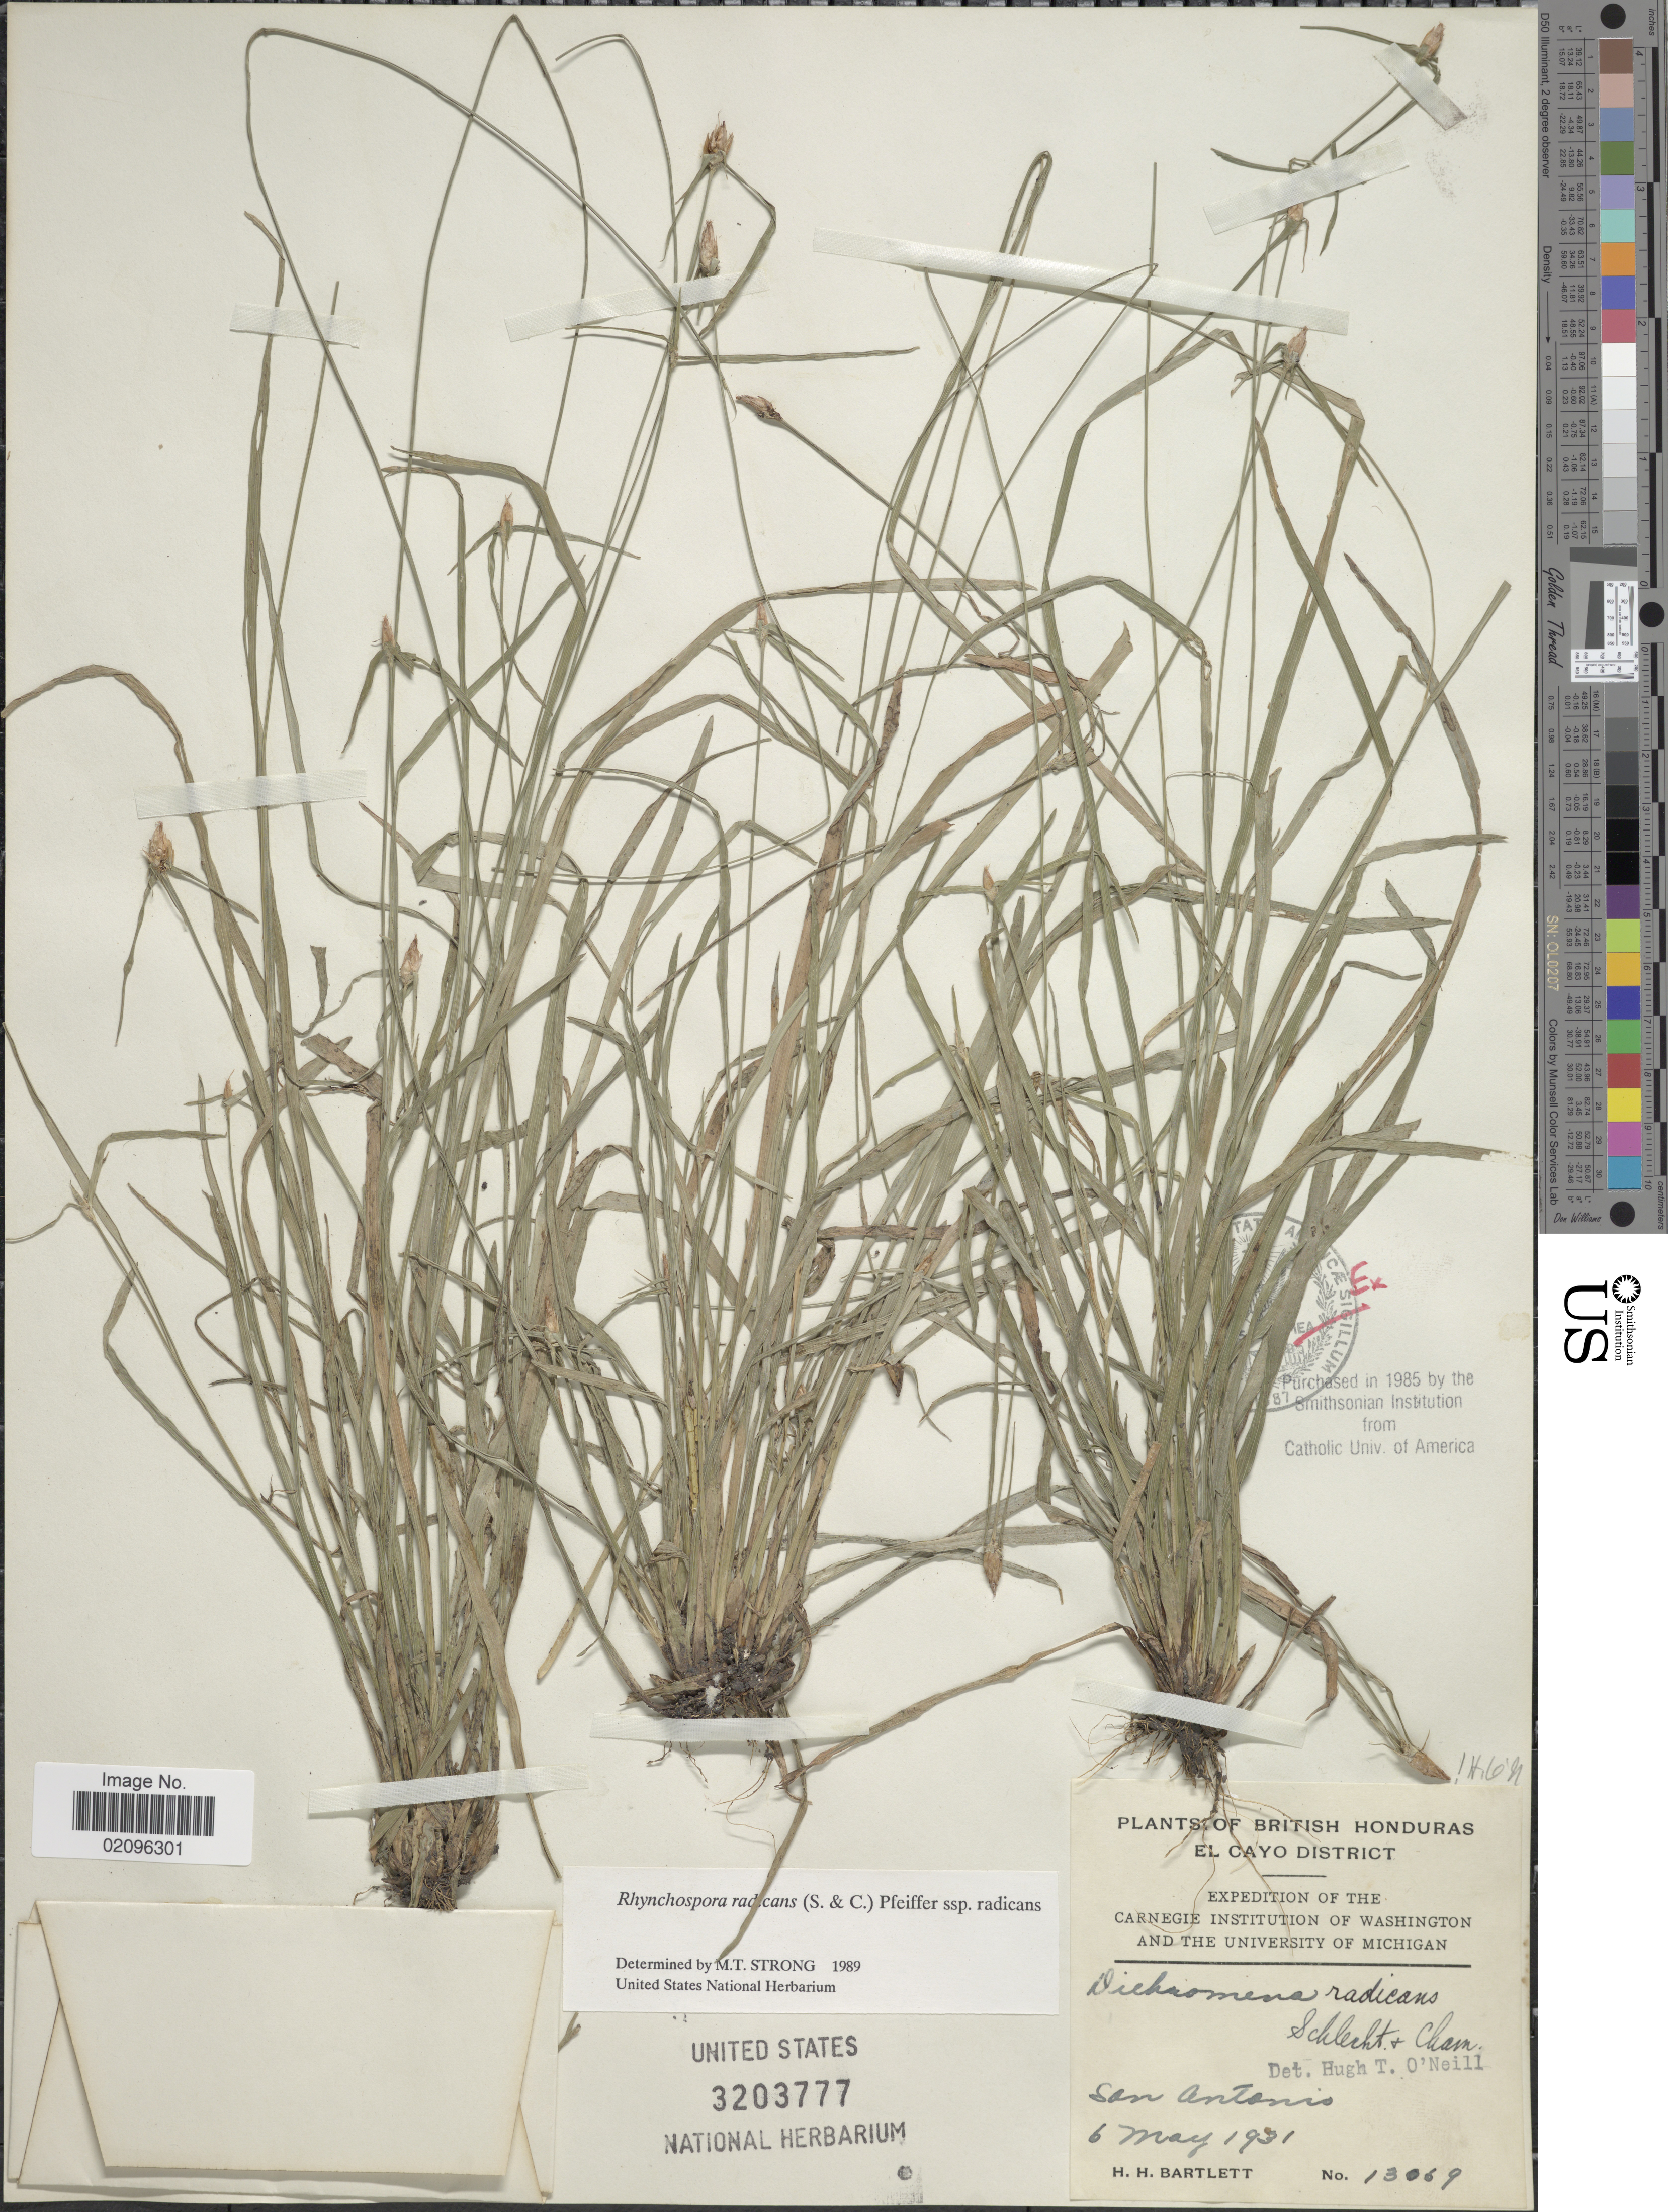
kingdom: Plantae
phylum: Tracheophyta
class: Liliopsida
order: Poales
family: Cyperaceae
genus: Rhynchospora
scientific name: Rhynchospora radicans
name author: (Schltdl. & Cham.) H. Pfeiff.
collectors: H. H. Bartlett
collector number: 13069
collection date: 1931-05-06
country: Belize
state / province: Cayo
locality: British Honduras, El Cayo District. San Antonio.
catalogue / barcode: US 3203777